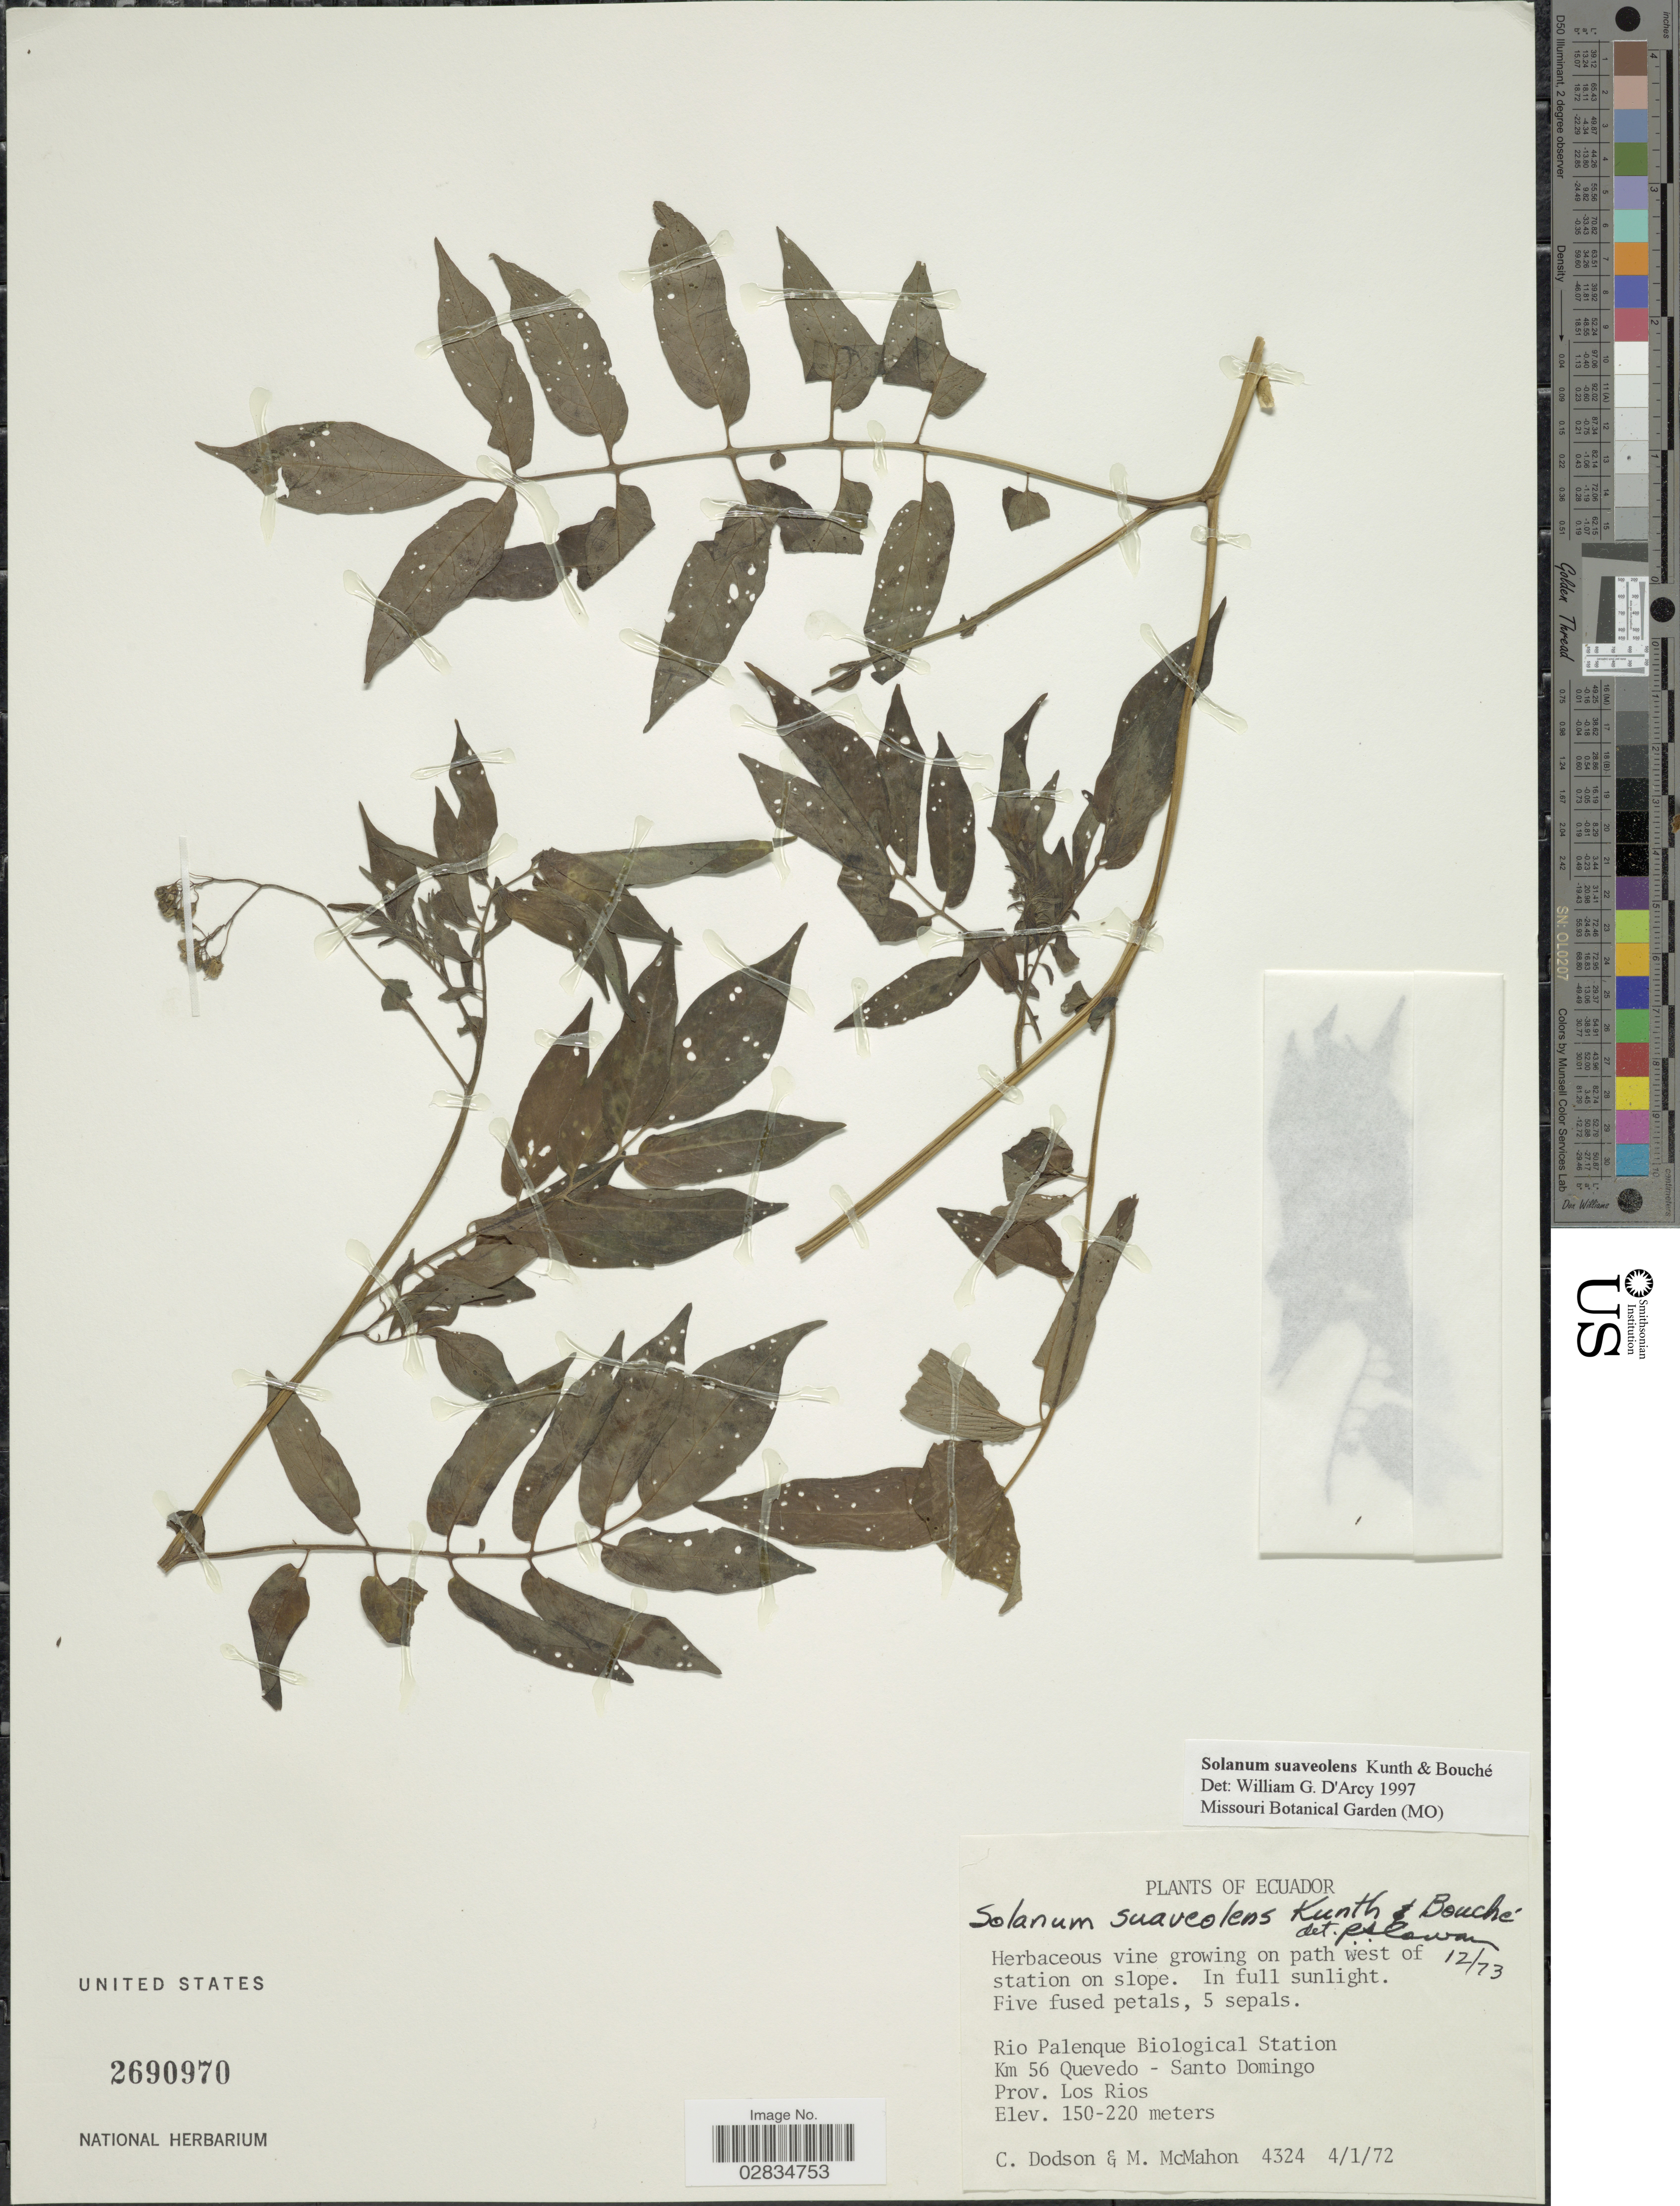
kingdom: Plantae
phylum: Tracheophyta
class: Magnoliopsida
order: Solanales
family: Solanaceae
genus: Solanum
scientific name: Solanum suaveolens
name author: Kunth & C.D. Bouché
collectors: C. Dodson & M. McMahon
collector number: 4324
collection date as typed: Transcribed d/m/y: 4/1/72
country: Ecuador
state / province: Los Ríos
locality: Rio Palenque Biological Station Km. 56 Quevedo - Sto. Domingo.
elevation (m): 150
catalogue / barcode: US 2690970